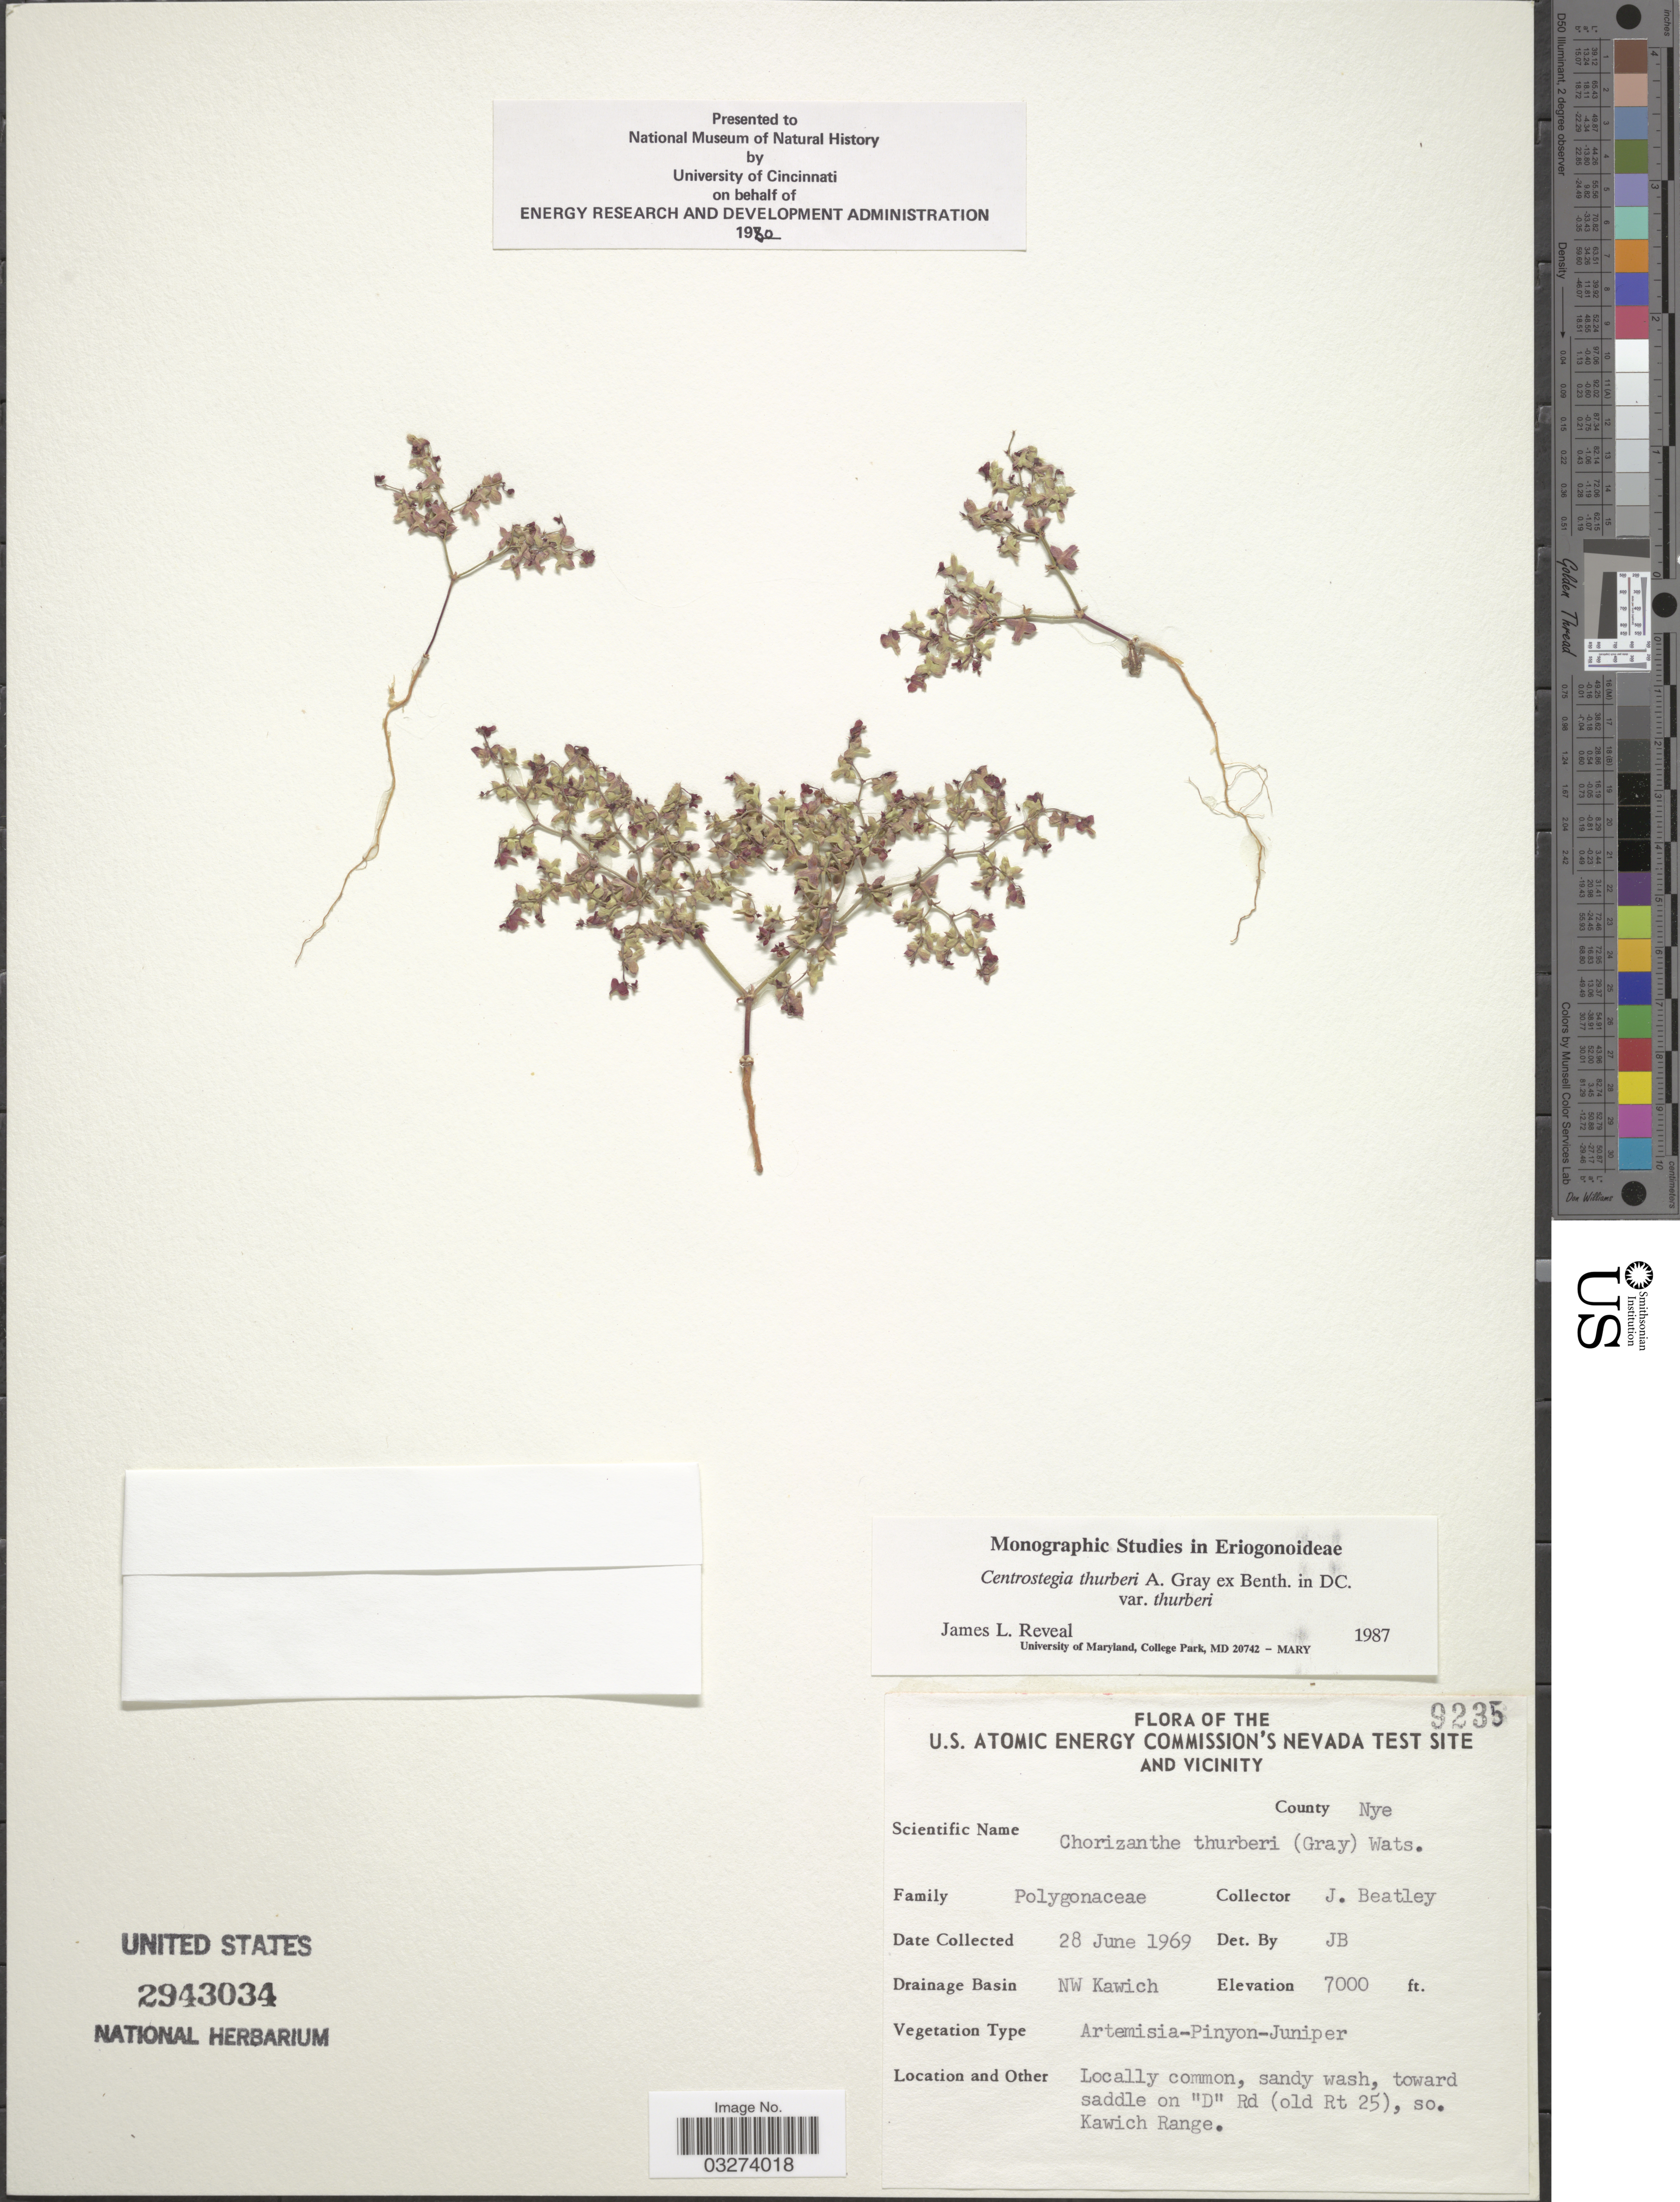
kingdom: Plantae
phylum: Tracheophyta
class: Magnoliopsida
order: Caryophyllales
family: Polygonaceae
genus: Centrostegia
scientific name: Centrostegia thurberi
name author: A. Gray ex Benth.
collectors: J. C. Beatley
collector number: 9235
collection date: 1969-06-28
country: United States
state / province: Nevada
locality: U.S. Atomic Energy Commission's Nevada Test Site and Vicinity. County Nye. Drainage Basin NW Kawich. Toward saddle on "D" Rd (old Rt 25), so. Kawich Range.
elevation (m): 2134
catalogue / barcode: US 2943034